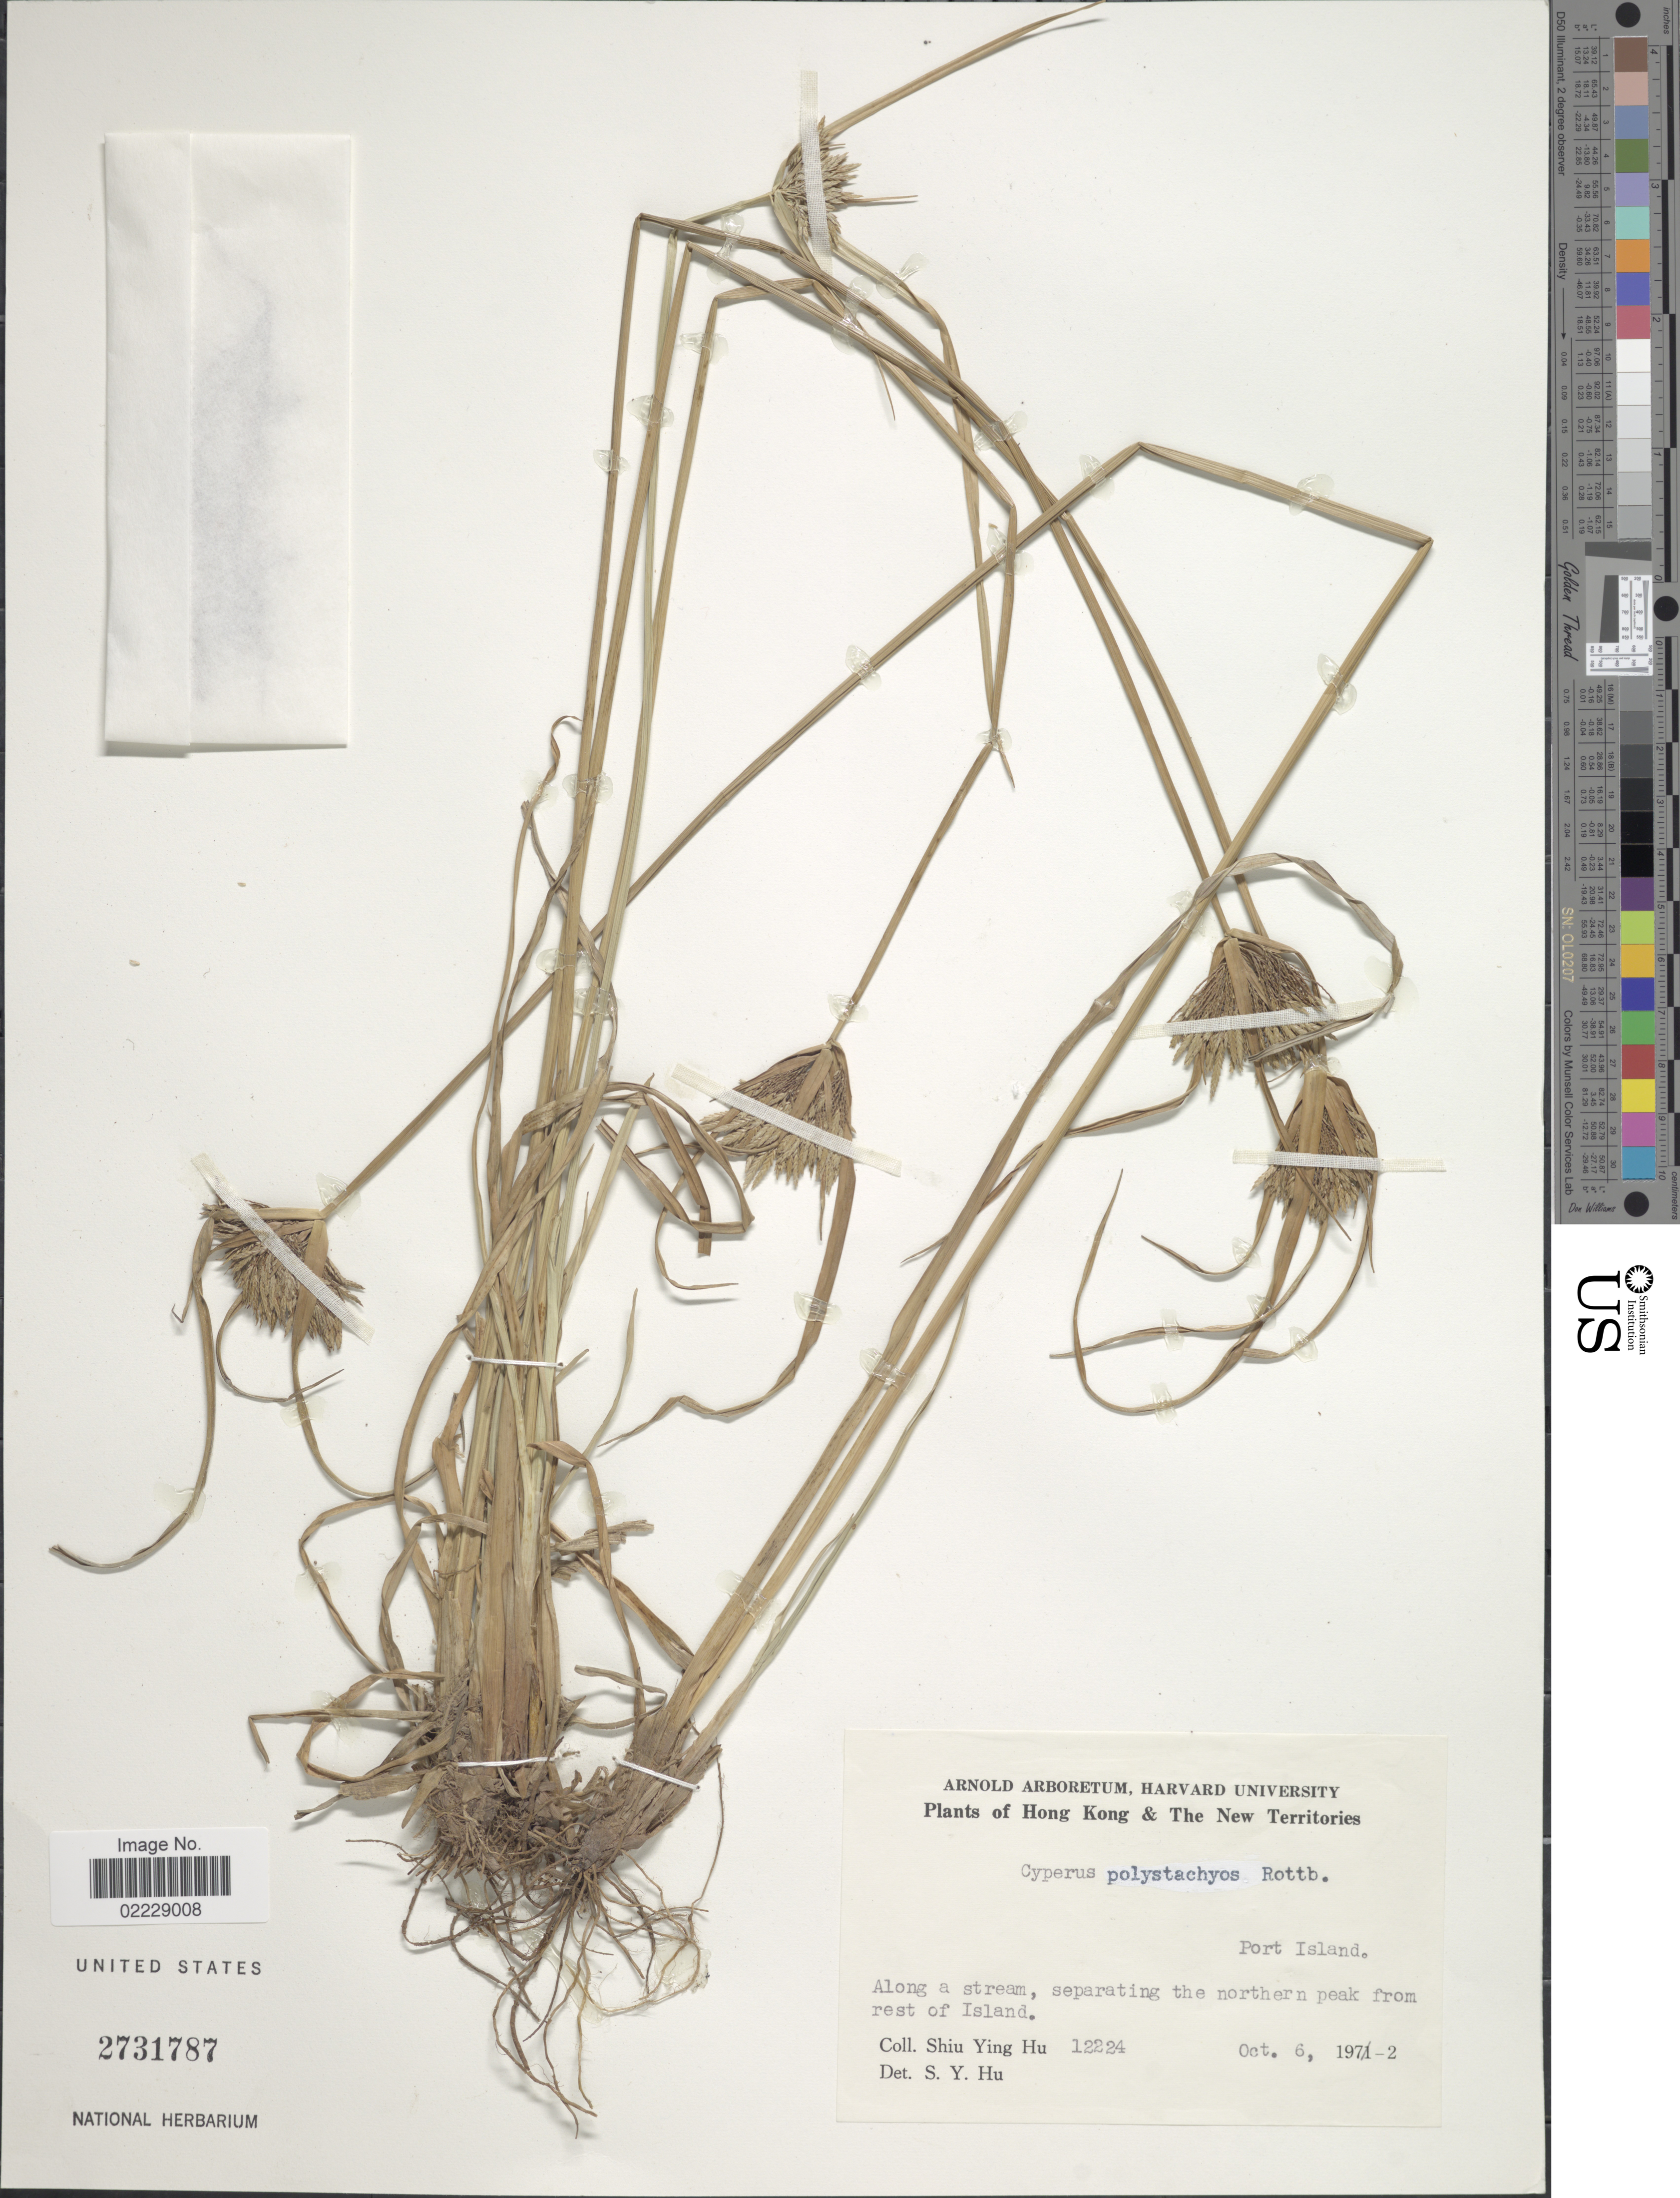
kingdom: Plantae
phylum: Tracheophyta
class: Liliopsida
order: Poales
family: Cyperaceae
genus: Cyperus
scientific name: Cyperus polystachyos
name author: Rottb.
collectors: S. Y. Hu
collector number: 12224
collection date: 1972-10-06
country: China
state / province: Hong Kong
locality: Hong Kong & The New Territories. Port Island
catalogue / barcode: US 2731787